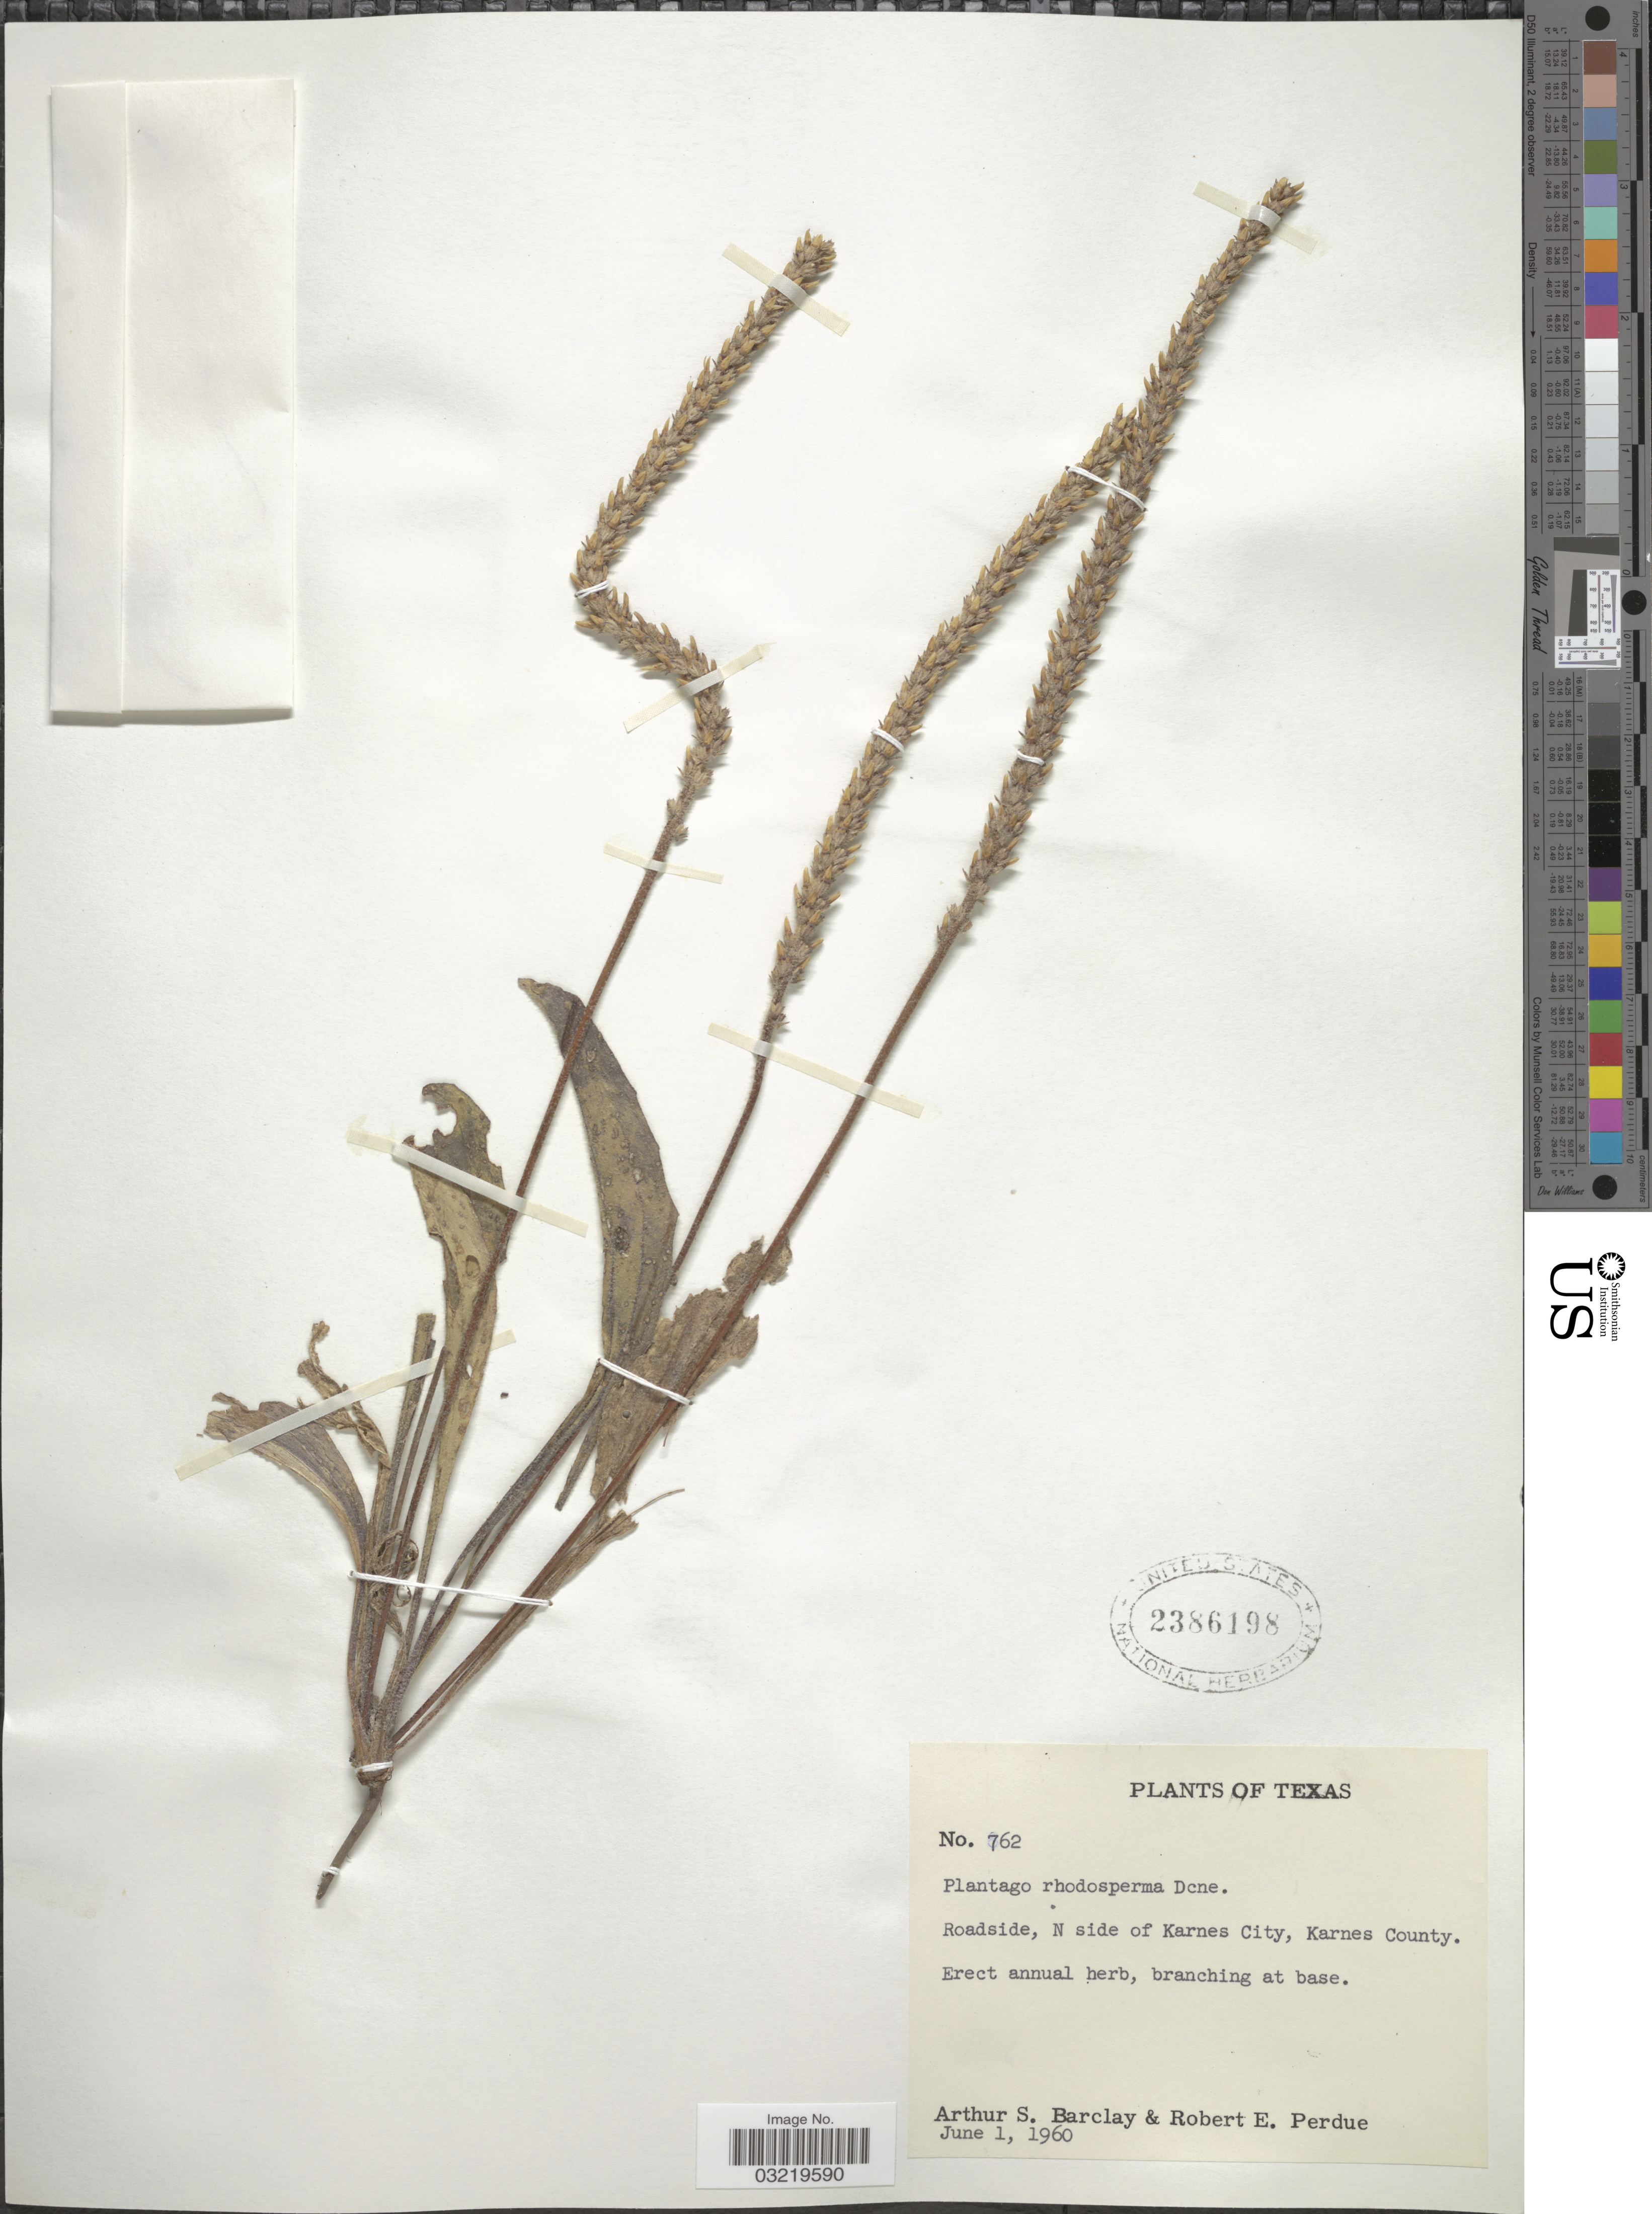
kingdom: Plantae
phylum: Tracheophyta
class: Magnoliopsida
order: Lamiales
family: Plantaginaceae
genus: Plantago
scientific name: Plantago rhodosperma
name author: Decne.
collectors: A. S. Barclay & R. E. Perdue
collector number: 762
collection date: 1960-06-01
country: United States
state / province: Texas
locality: Roadside, N side of Karnes City, Karnes County.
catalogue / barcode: US 2386198